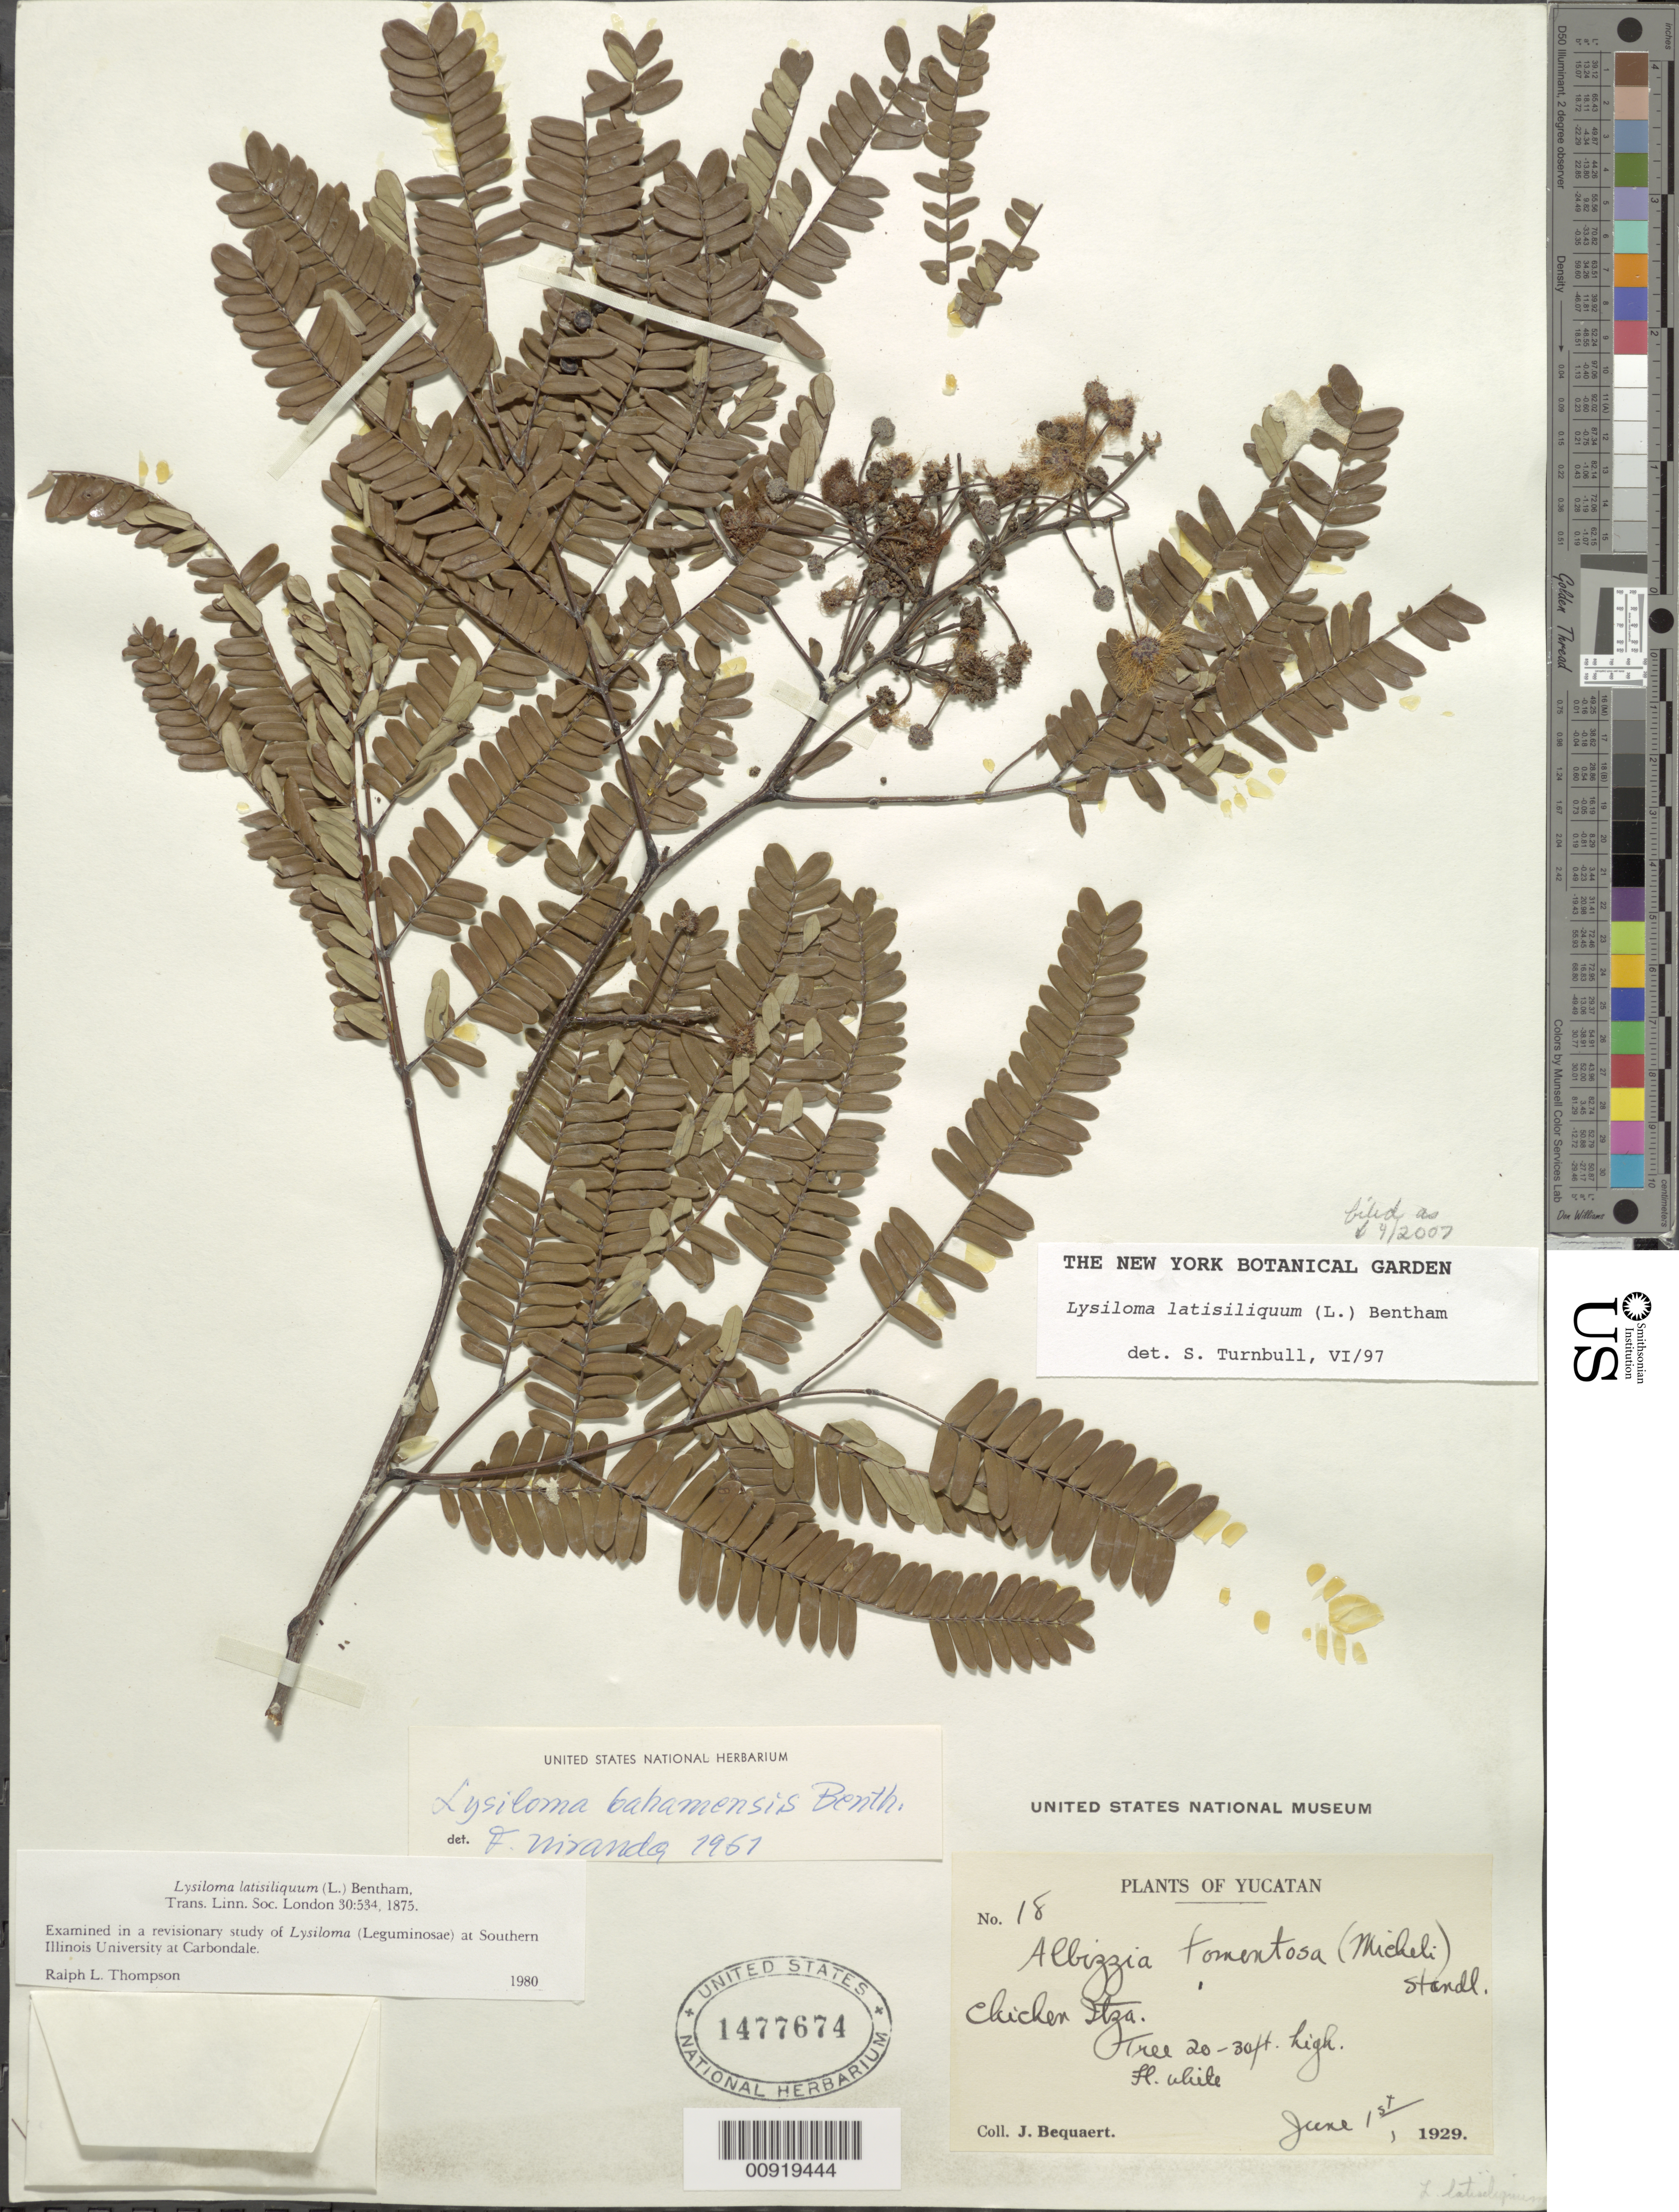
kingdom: Plantae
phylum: Tracheophyta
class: Magnoliopsida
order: Fabales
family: Fabaceae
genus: Lysiloma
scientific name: Lysiloma latisiliquum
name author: (L.) Benth.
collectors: J. Bequaert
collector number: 18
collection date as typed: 01 Jun 1929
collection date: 1929-06-01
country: Mexico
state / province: Yucatán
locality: Chichen Itza.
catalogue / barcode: US 1477674